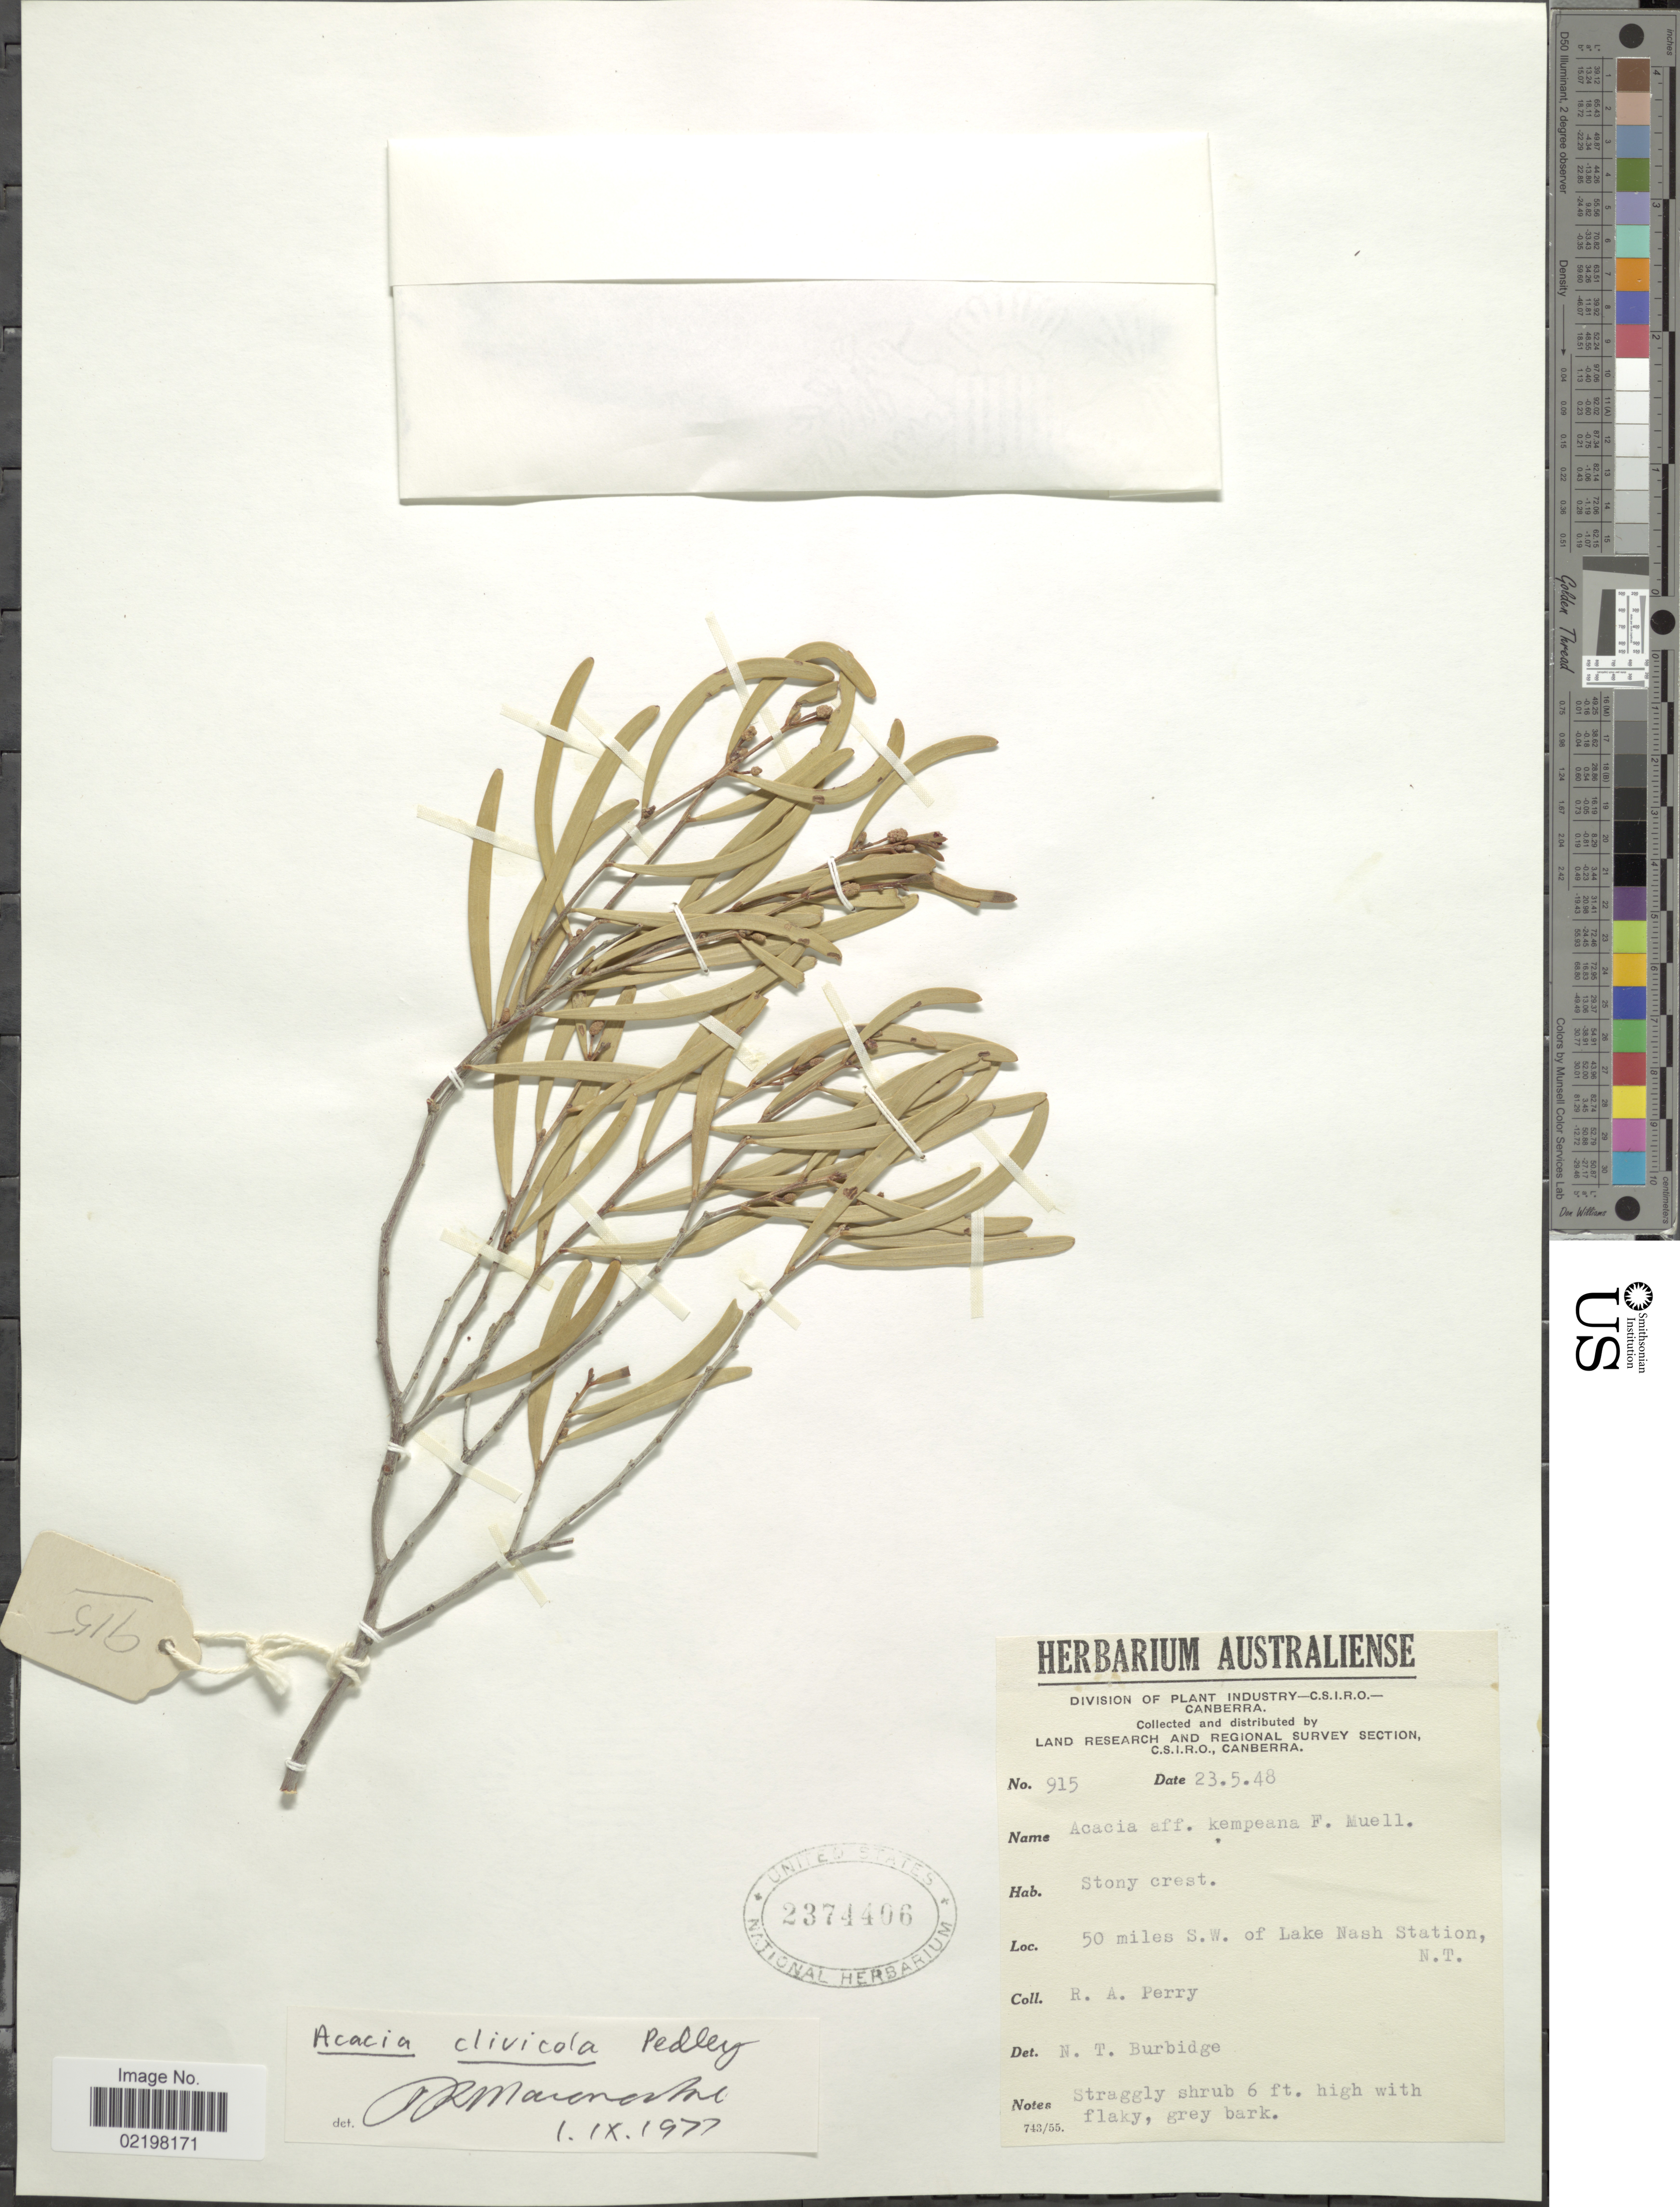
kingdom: Plantae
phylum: Tracheophyta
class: Magnoliopsida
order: Fabales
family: Fabaceae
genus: Acacia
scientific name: Acacia clivicola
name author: F. Muell.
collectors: Perry, R. A.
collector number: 915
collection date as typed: Transcribed d/m/y: 23/5/48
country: Australia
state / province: Northern Territory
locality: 50 miles S.W. of Lake Nash Station, N.T.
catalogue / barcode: US 2374406